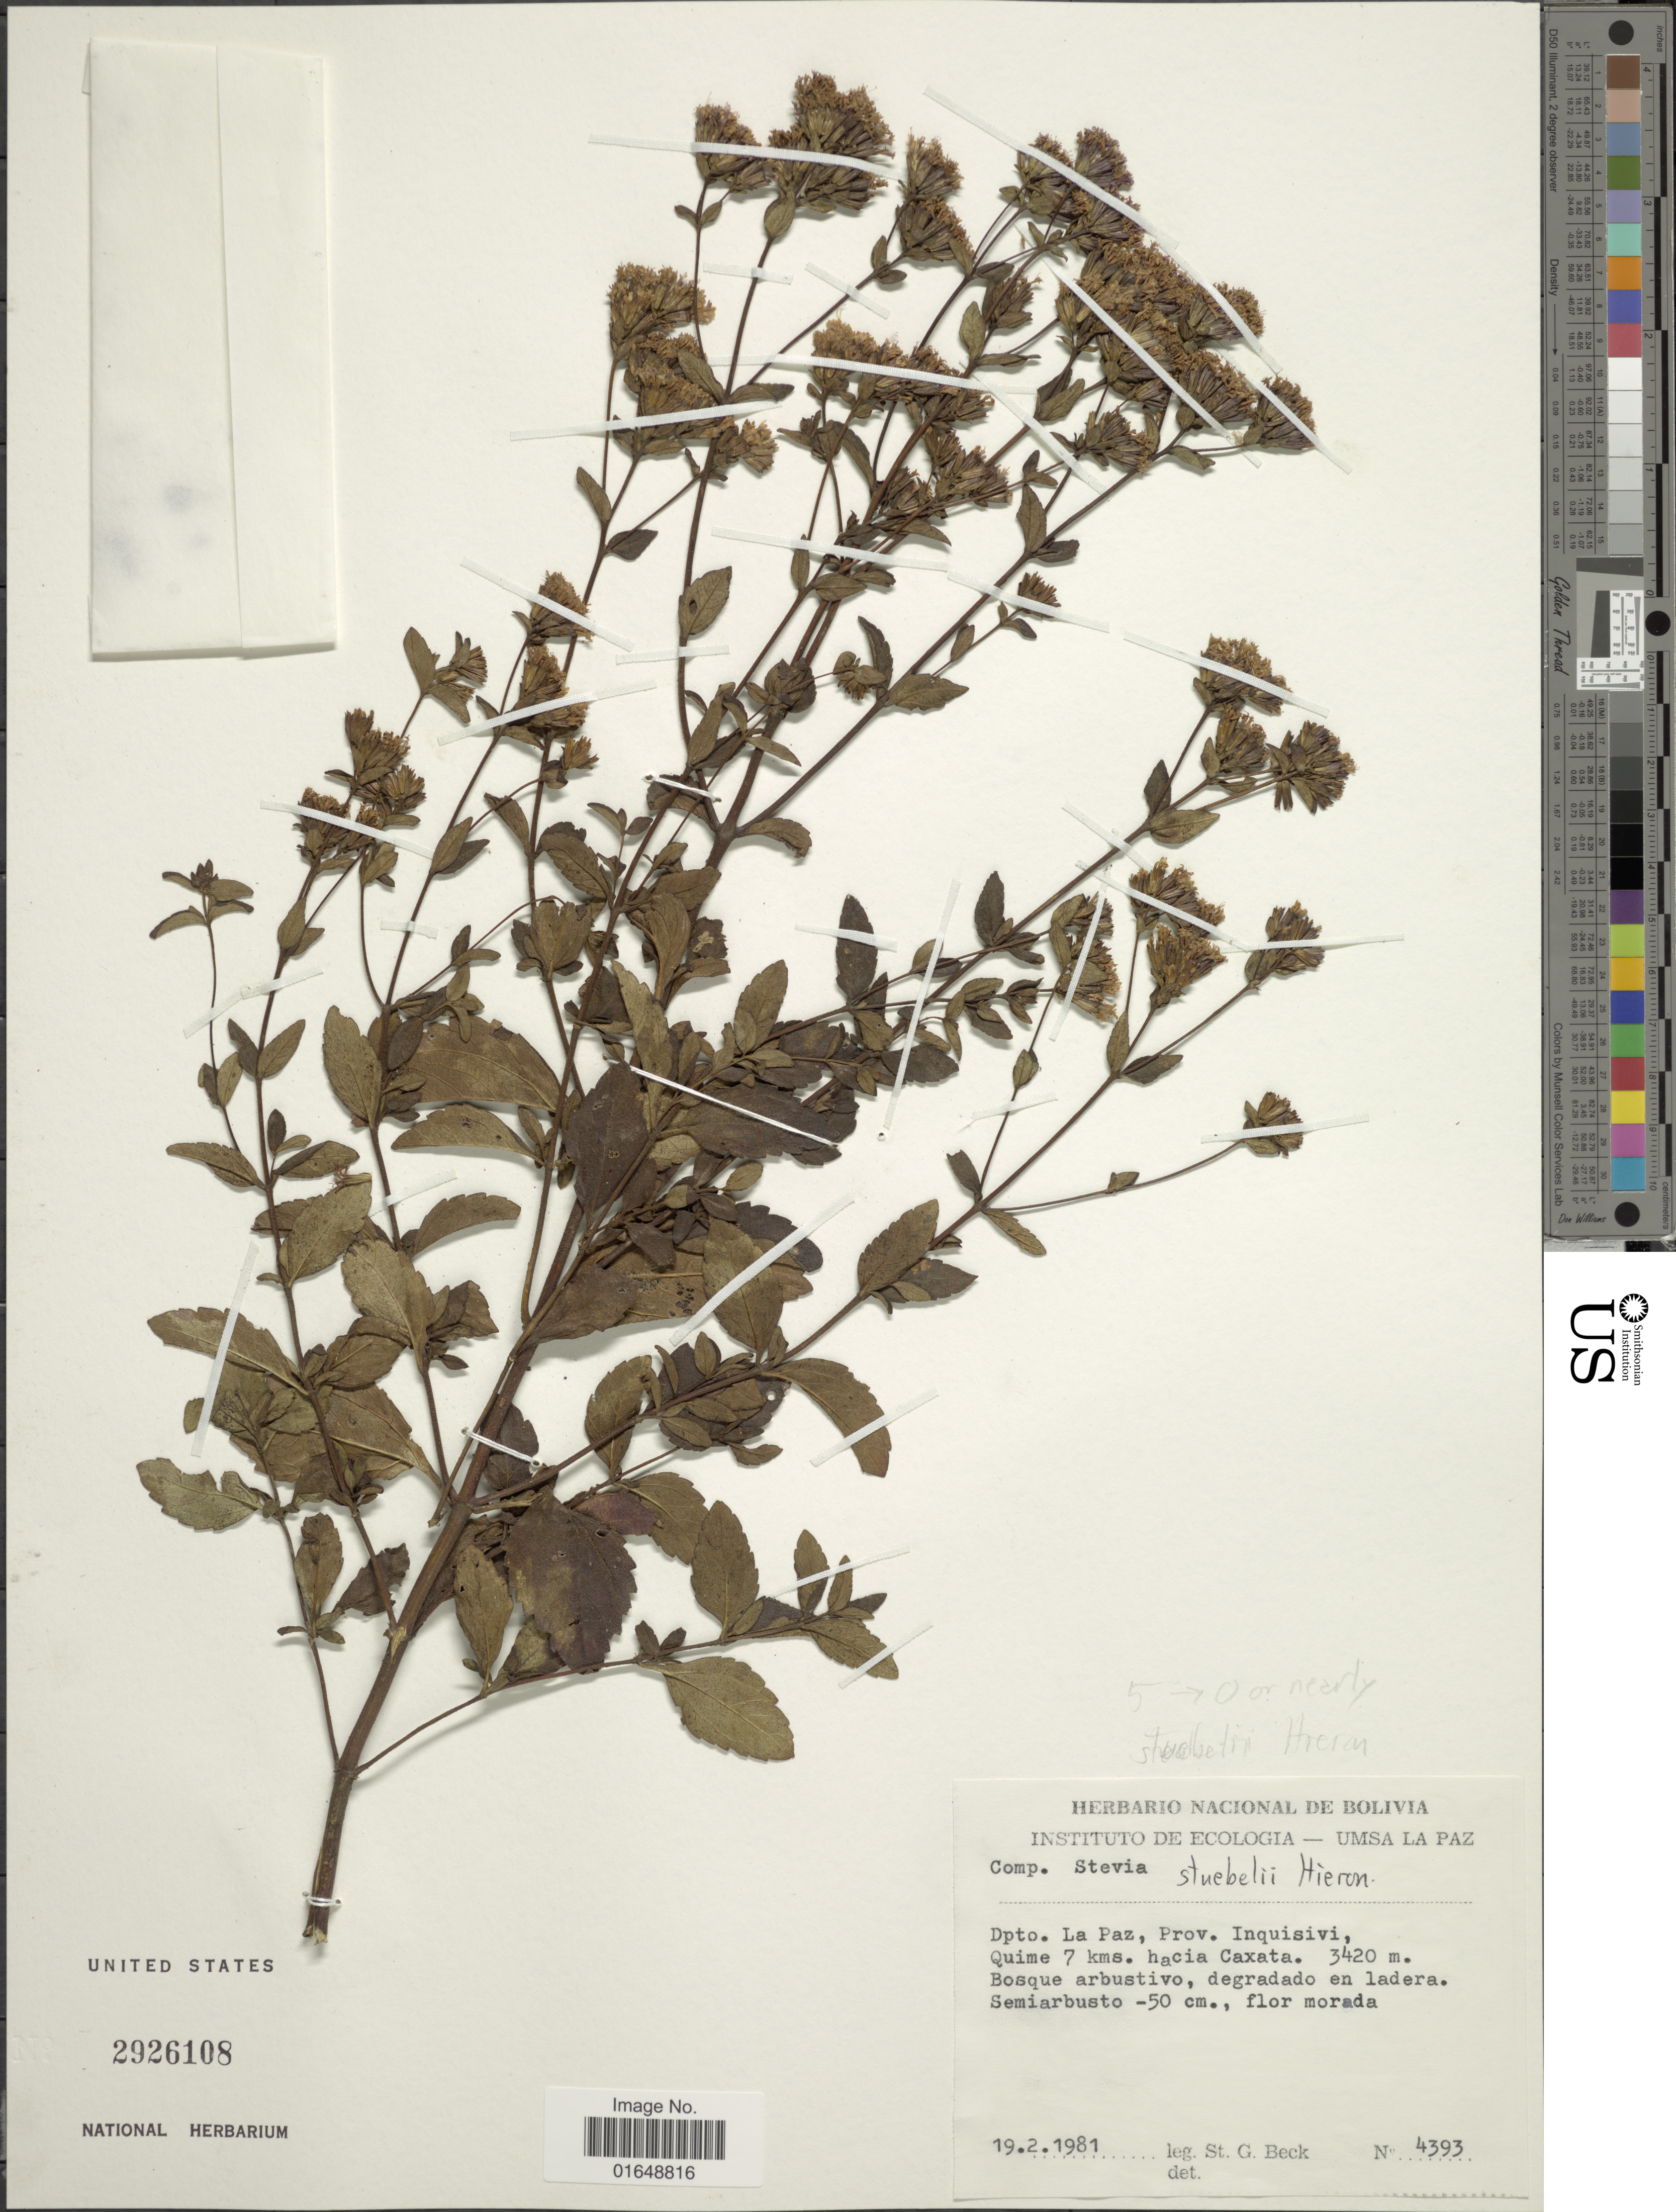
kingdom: Plantae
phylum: Tracheophyta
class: Magnoliopsida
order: Asterales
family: Asteraceae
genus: Stevia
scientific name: Stevia stuebelii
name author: Hieron.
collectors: S. G. Beck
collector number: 4393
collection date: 1981-02-19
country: Bolivia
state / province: La Paz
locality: Dpto. La Paz, Prov. Inquisivi, Quime 7 kms. hacia Caxata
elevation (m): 3420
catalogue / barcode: US 2926108